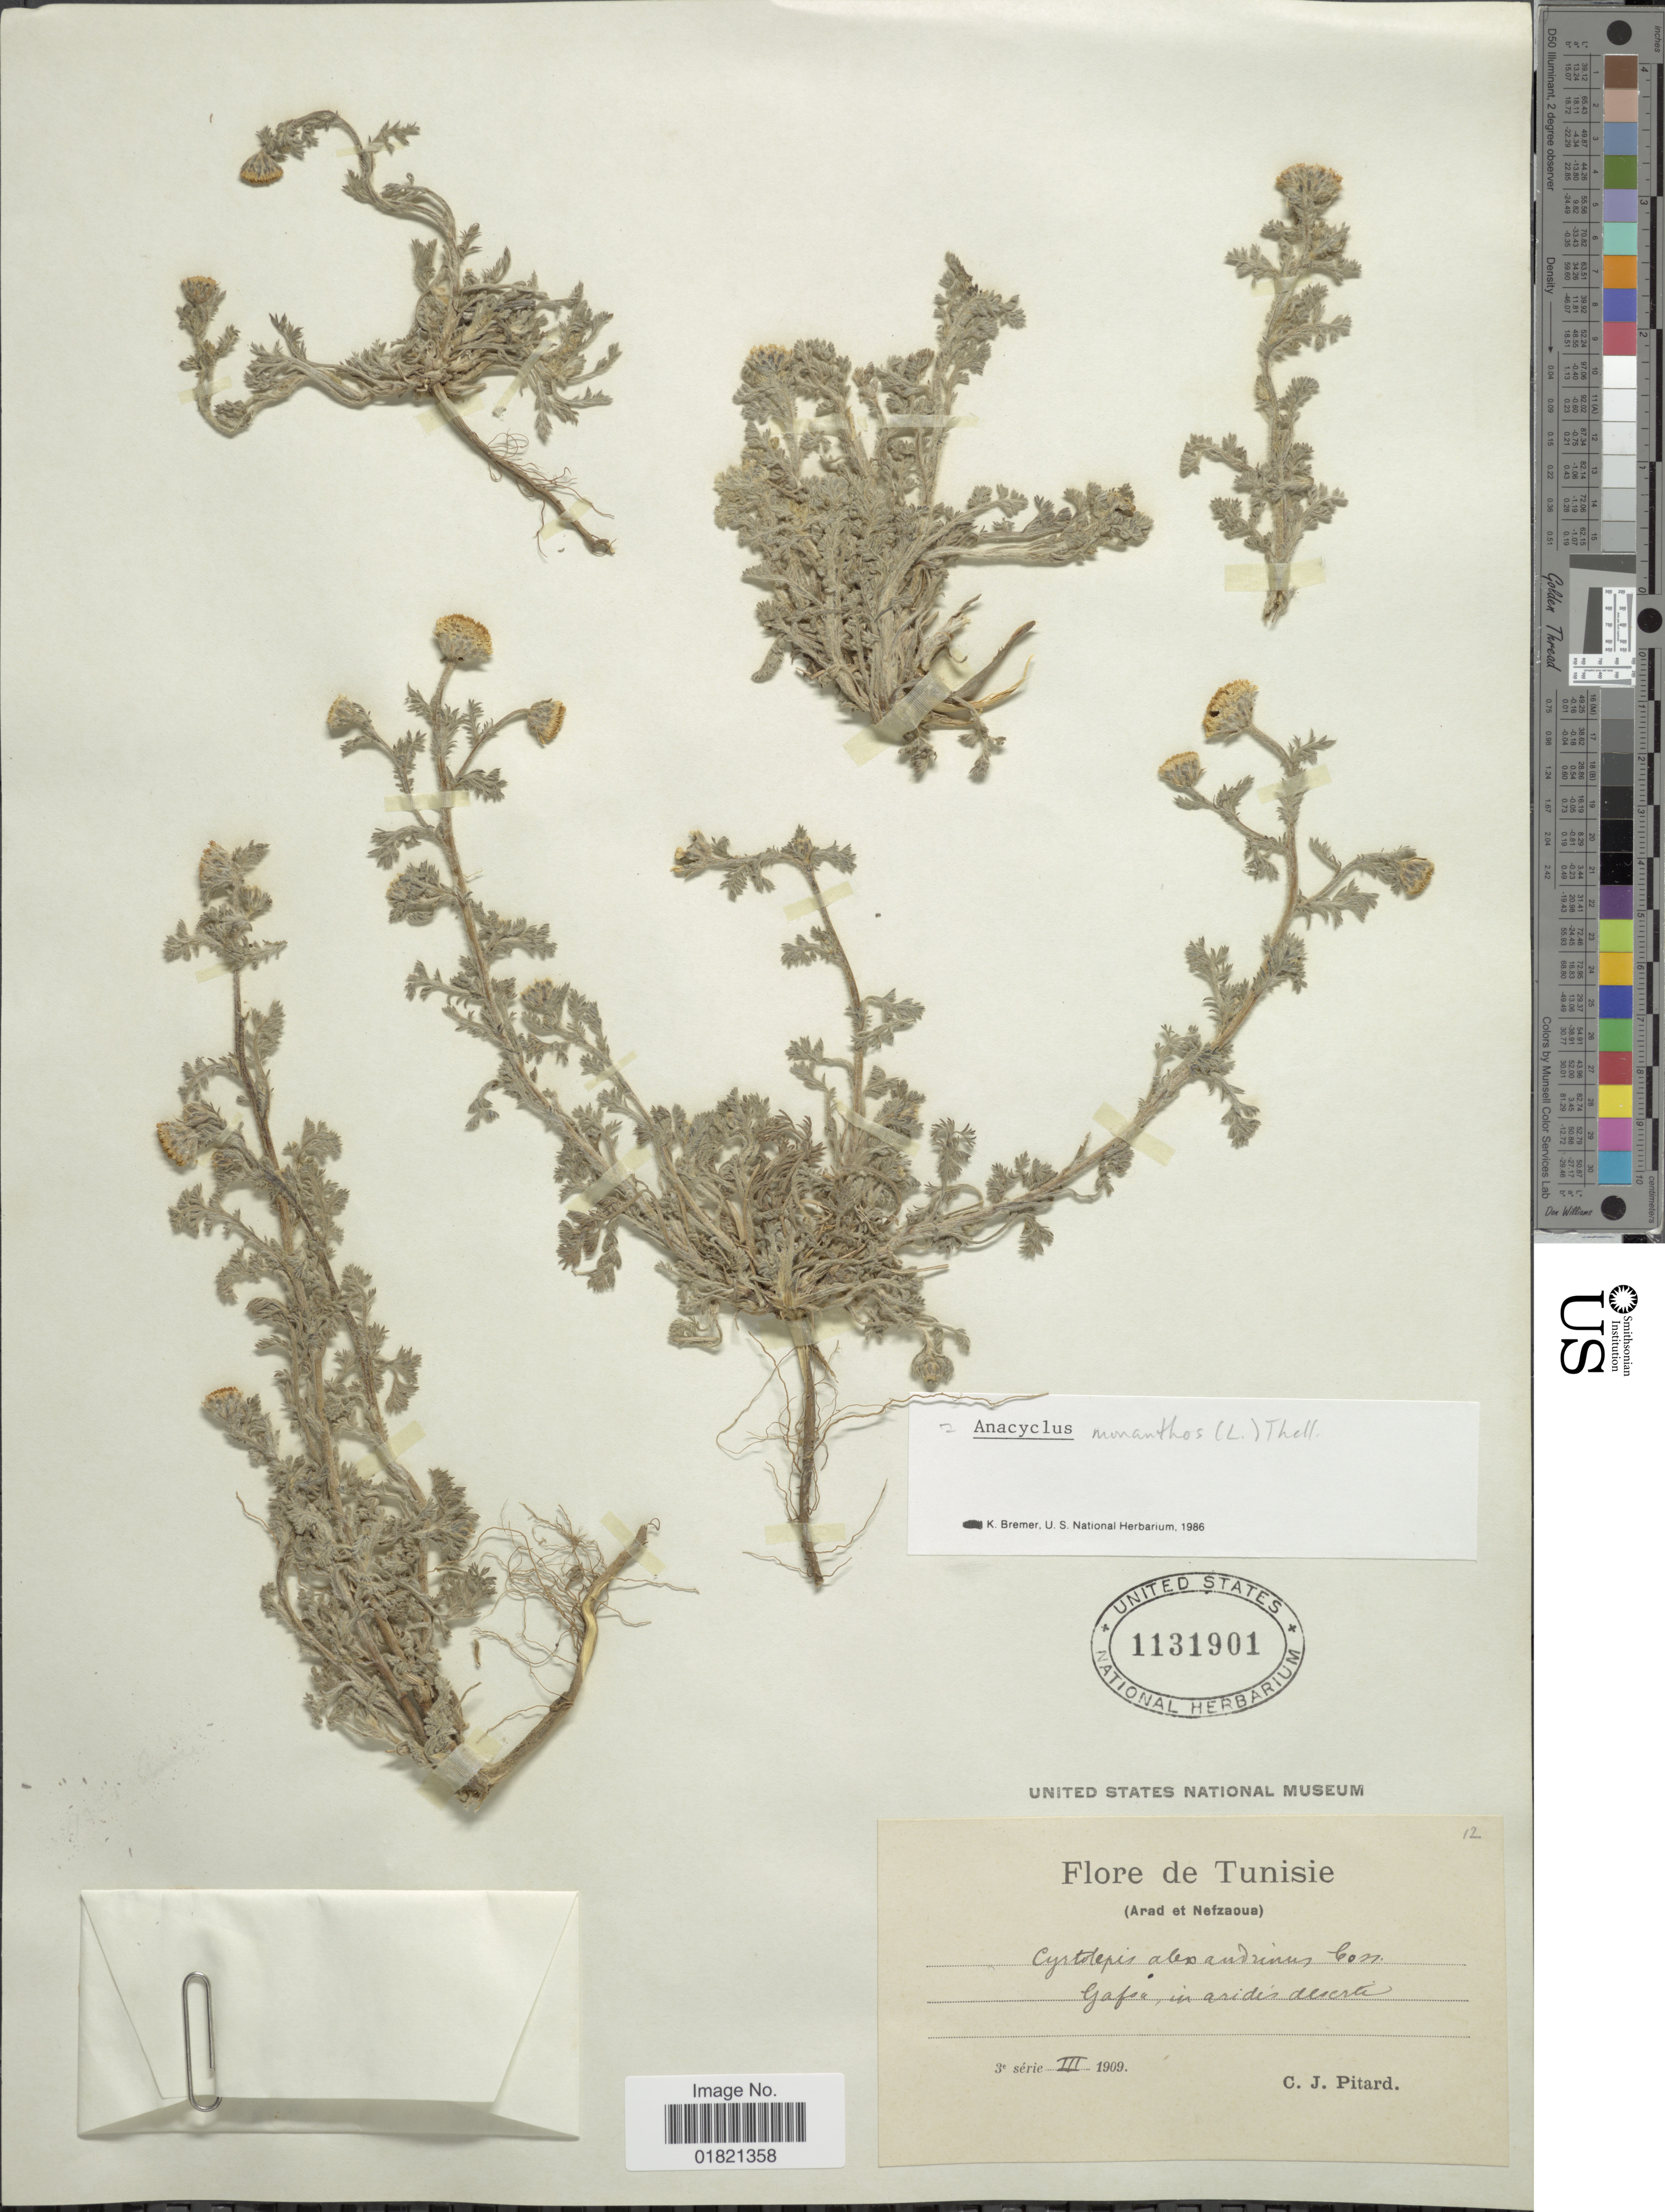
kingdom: Plantae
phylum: Tracheophyta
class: Magnoliopsida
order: Asterales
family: Asteraceae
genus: Anacyclus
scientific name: Anacyclus monanthos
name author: (L.) Thell.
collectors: C. Pitard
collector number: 12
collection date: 1909-03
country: Tunisia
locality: Arad et Nefzsaoua. Gafsa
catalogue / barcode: US 1131901